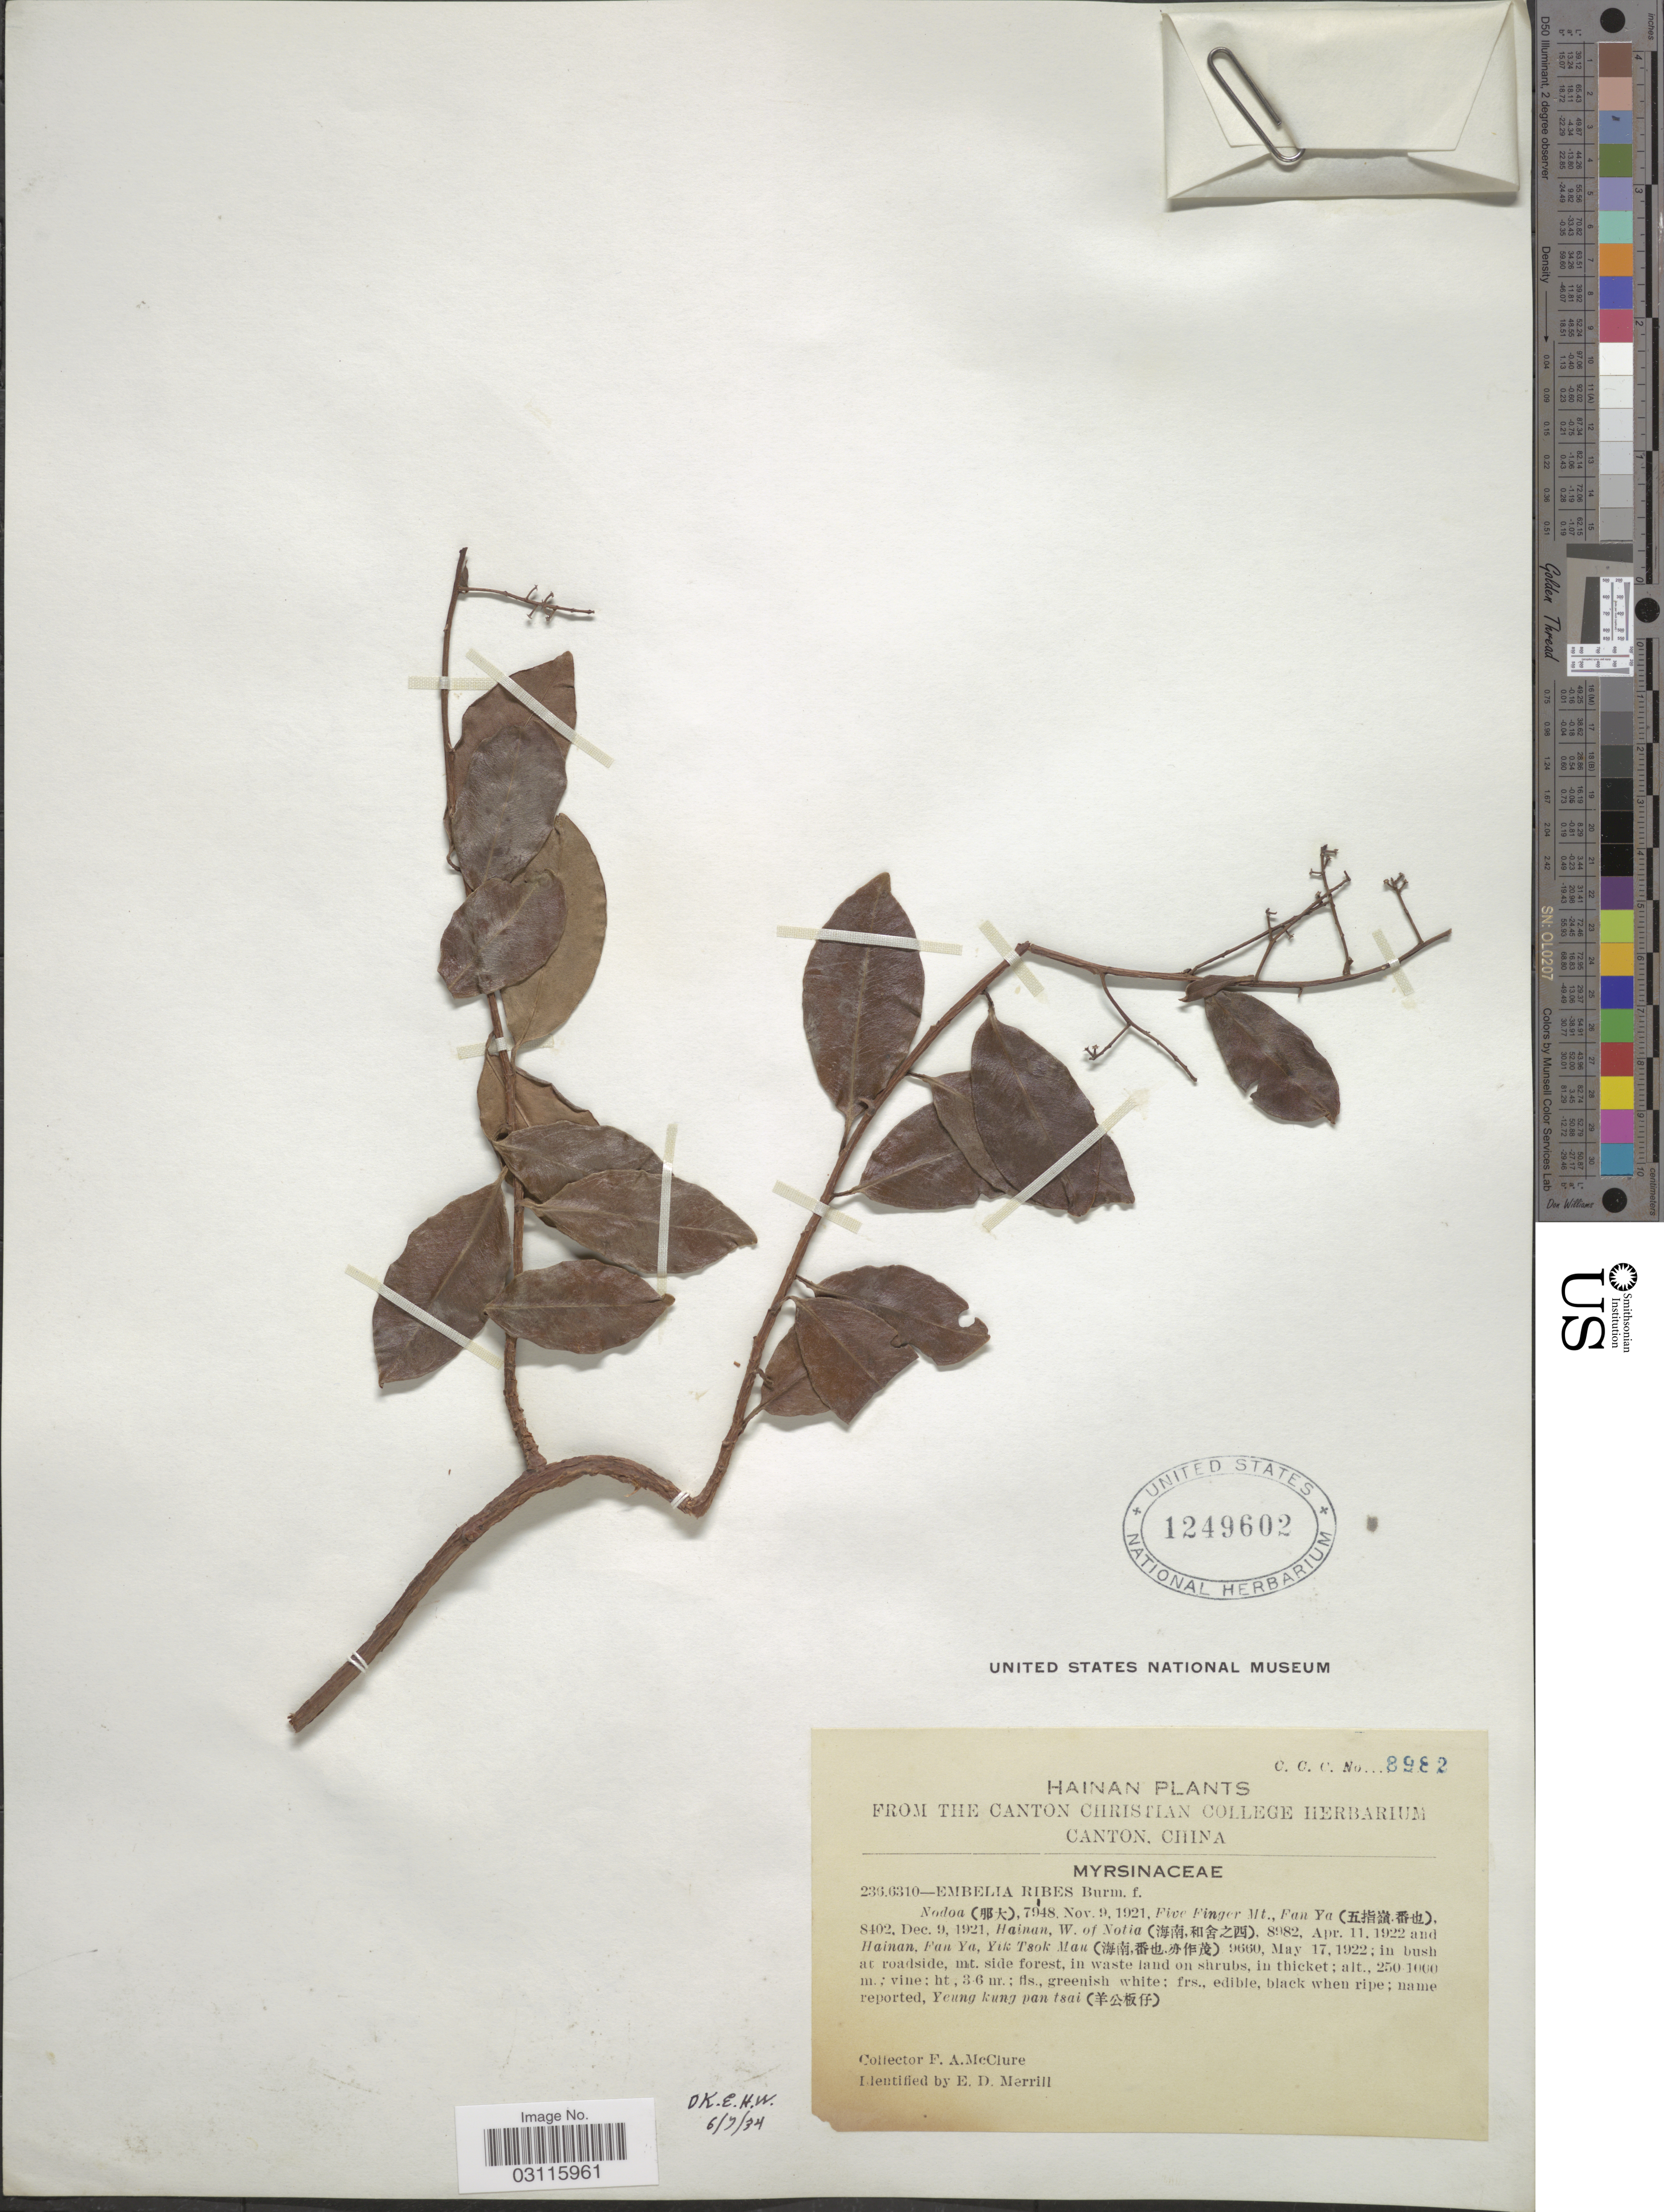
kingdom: Plantae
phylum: Tracheophyta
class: Magnoliopsida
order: Ericales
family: Primulaceae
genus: Embelia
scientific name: Embelia ribes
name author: Burm. f.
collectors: F. A. McClure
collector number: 8982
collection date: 1922-04-11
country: China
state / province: Hainan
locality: W. of Notia (X).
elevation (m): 250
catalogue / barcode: US 1249602